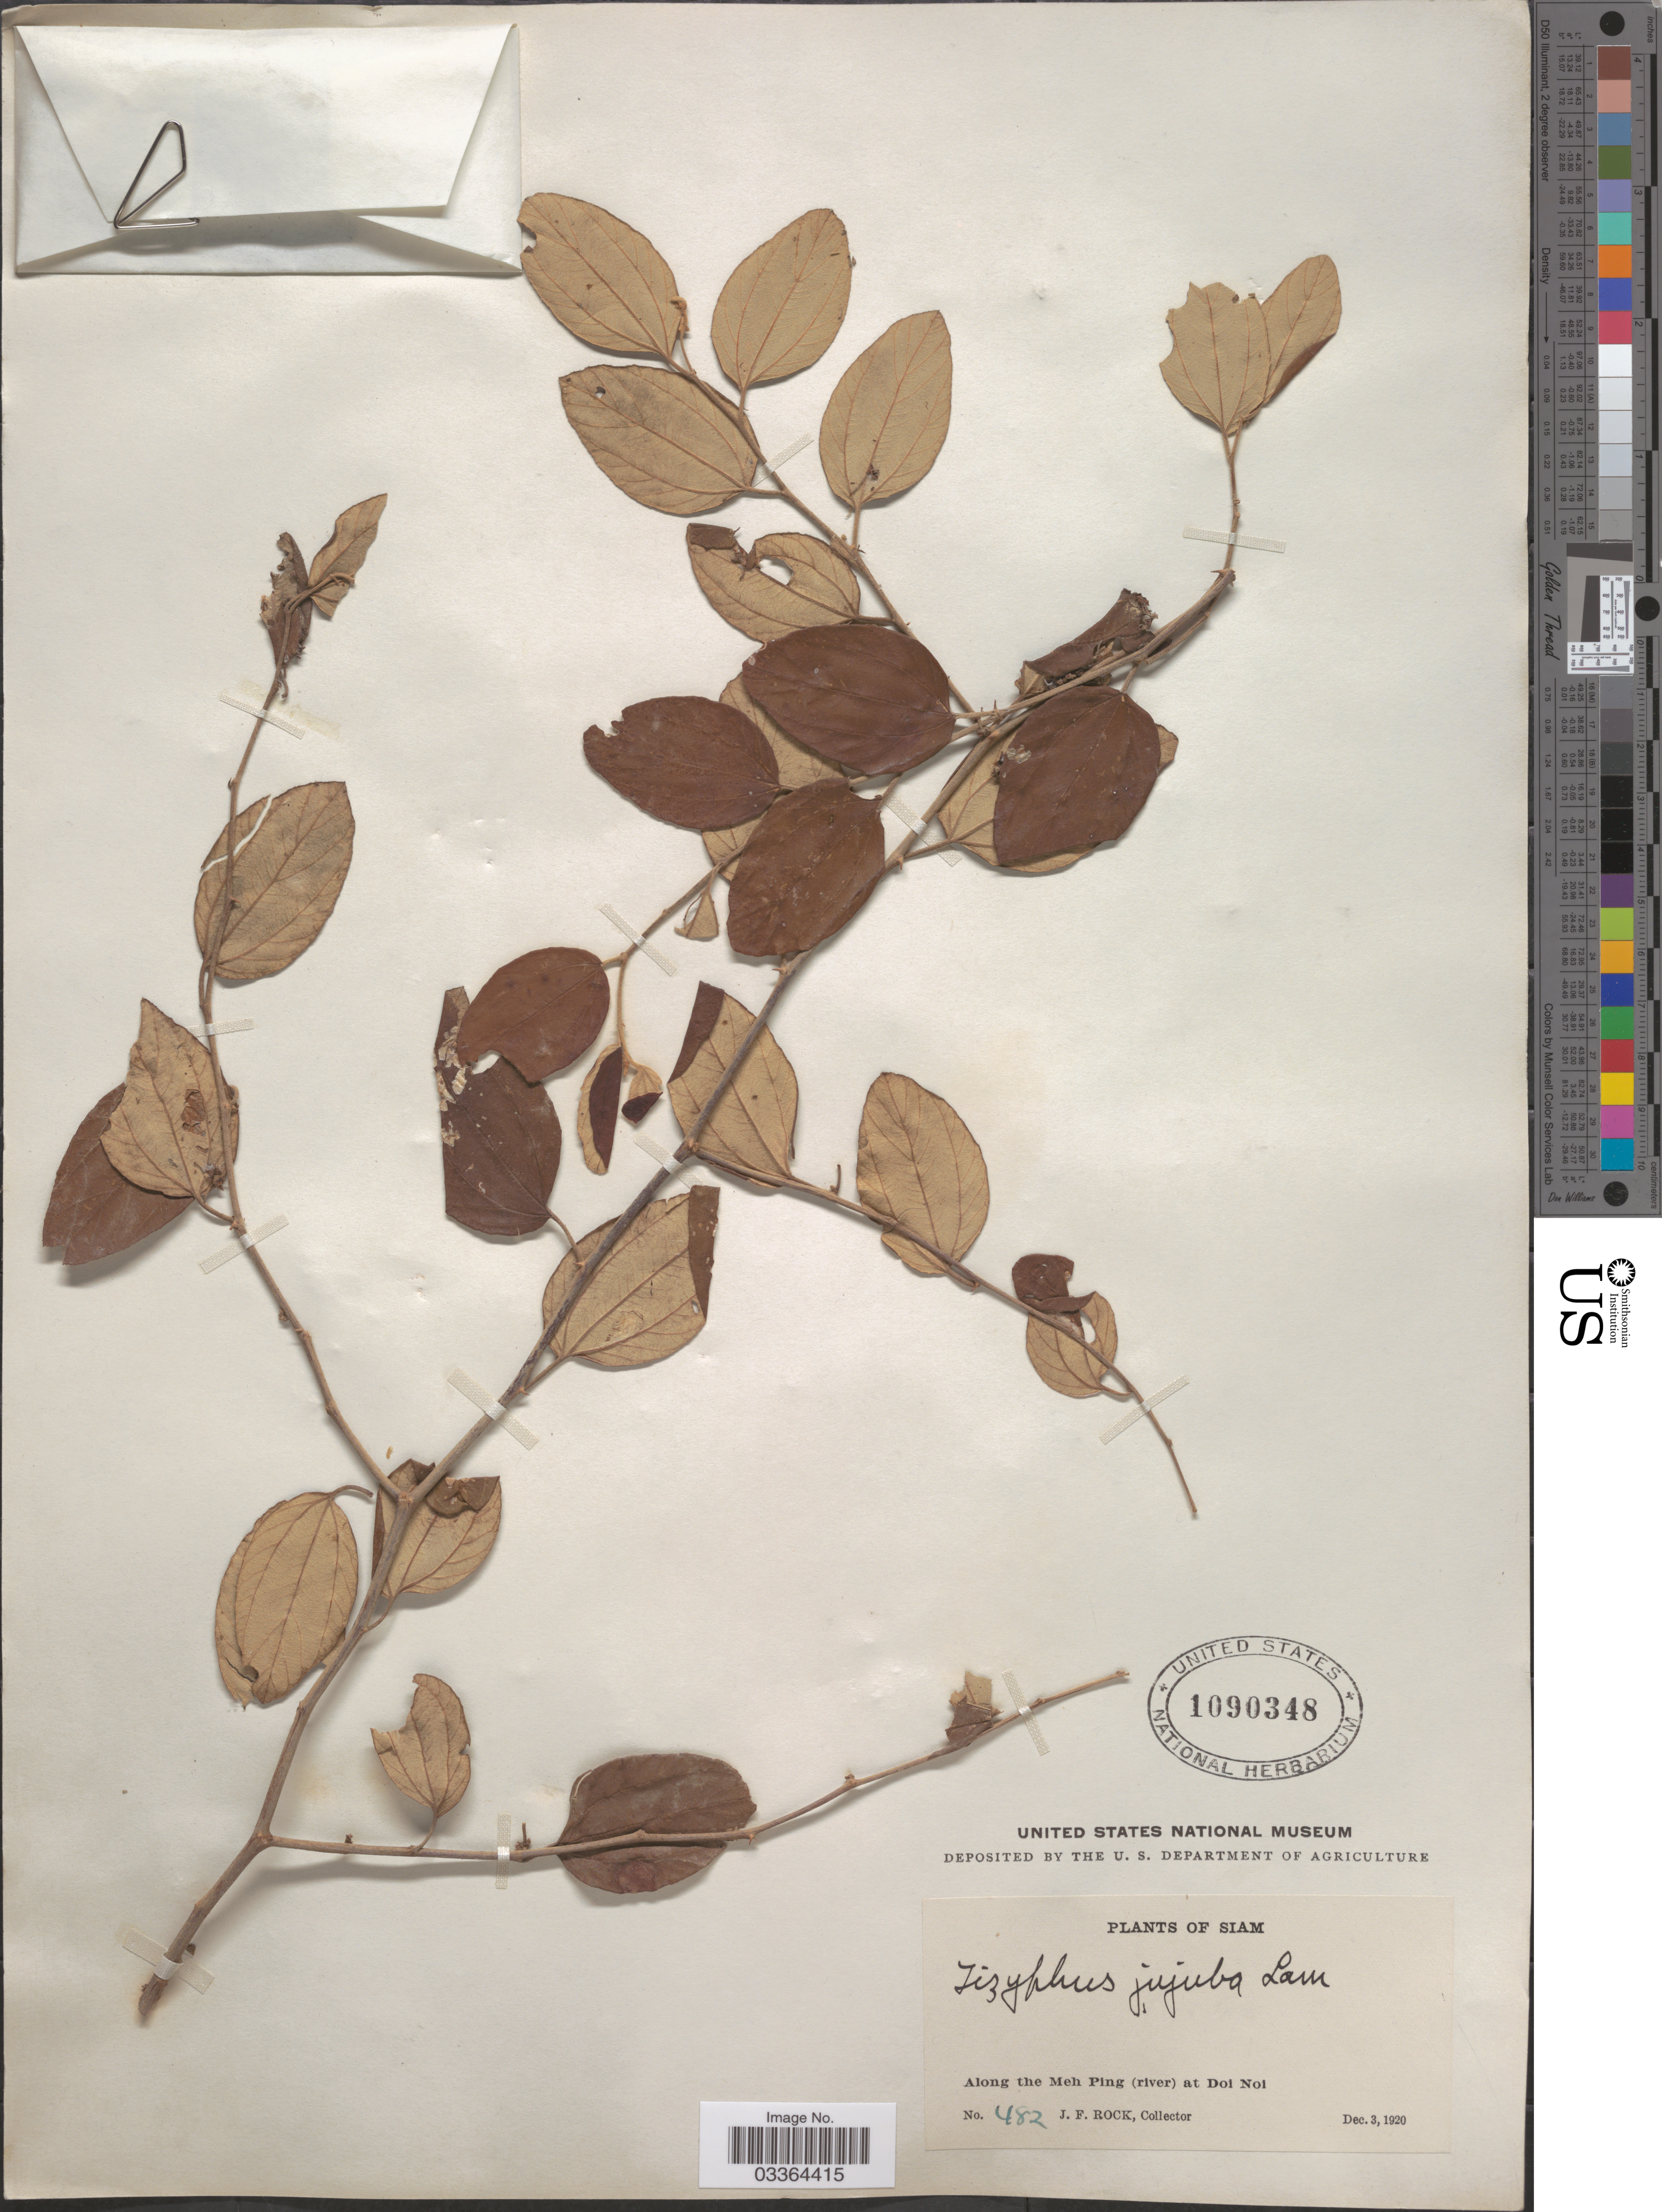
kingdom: Plantae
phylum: Tracheophyta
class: Magnoliopsida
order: Rosales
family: Rhamnaceae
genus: Ziziphus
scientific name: Ziziphus mauritiana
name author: Lam.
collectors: J. Rock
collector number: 482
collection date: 1920-12-03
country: Thailand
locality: Siam. Along the Meh Ping (river) at Doi Noi.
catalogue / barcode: US 1090348